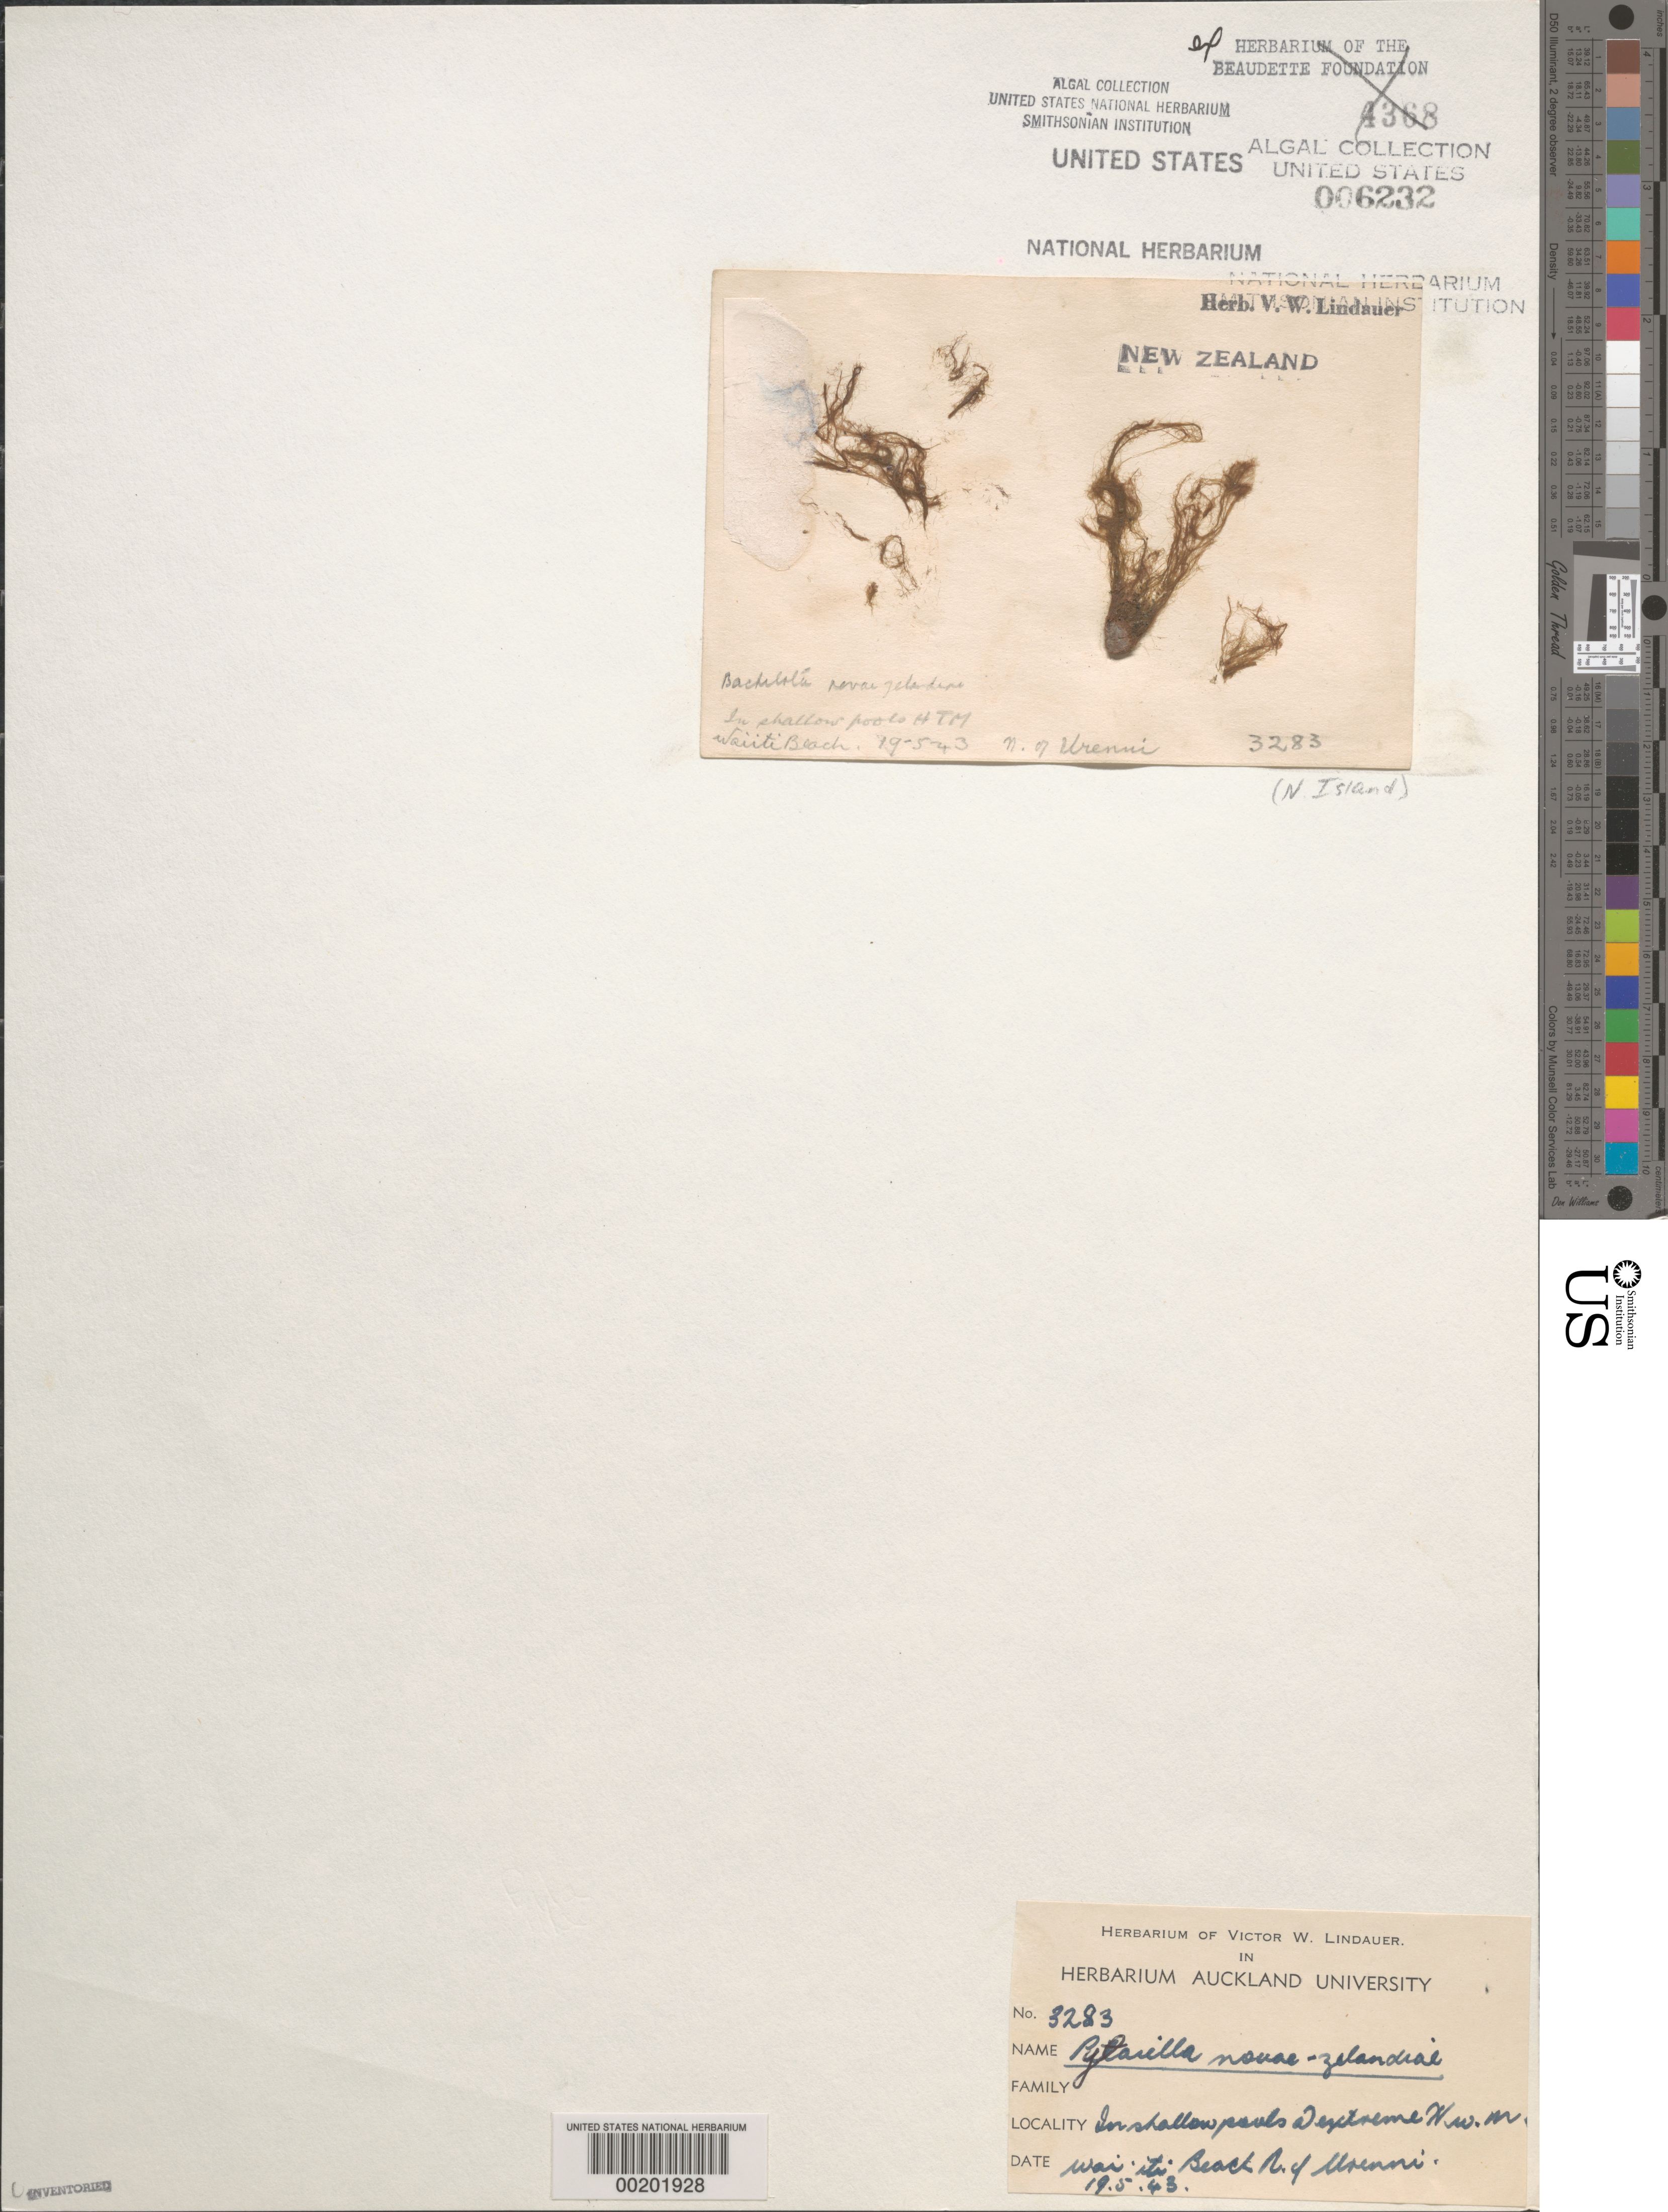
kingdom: Chromista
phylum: Ochrophyta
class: Phaeophyceae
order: Ectocarpales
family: Acinetosporaceae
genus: Pylaiella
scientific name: Pylaiella novae-zelandiae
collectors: V. Lindauer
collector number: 3283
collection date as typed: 19 May 1943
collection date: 1943-05-19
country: New Zealand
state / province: Taranaki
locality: Waiiti beach, north of urenni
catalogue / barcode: US 6232